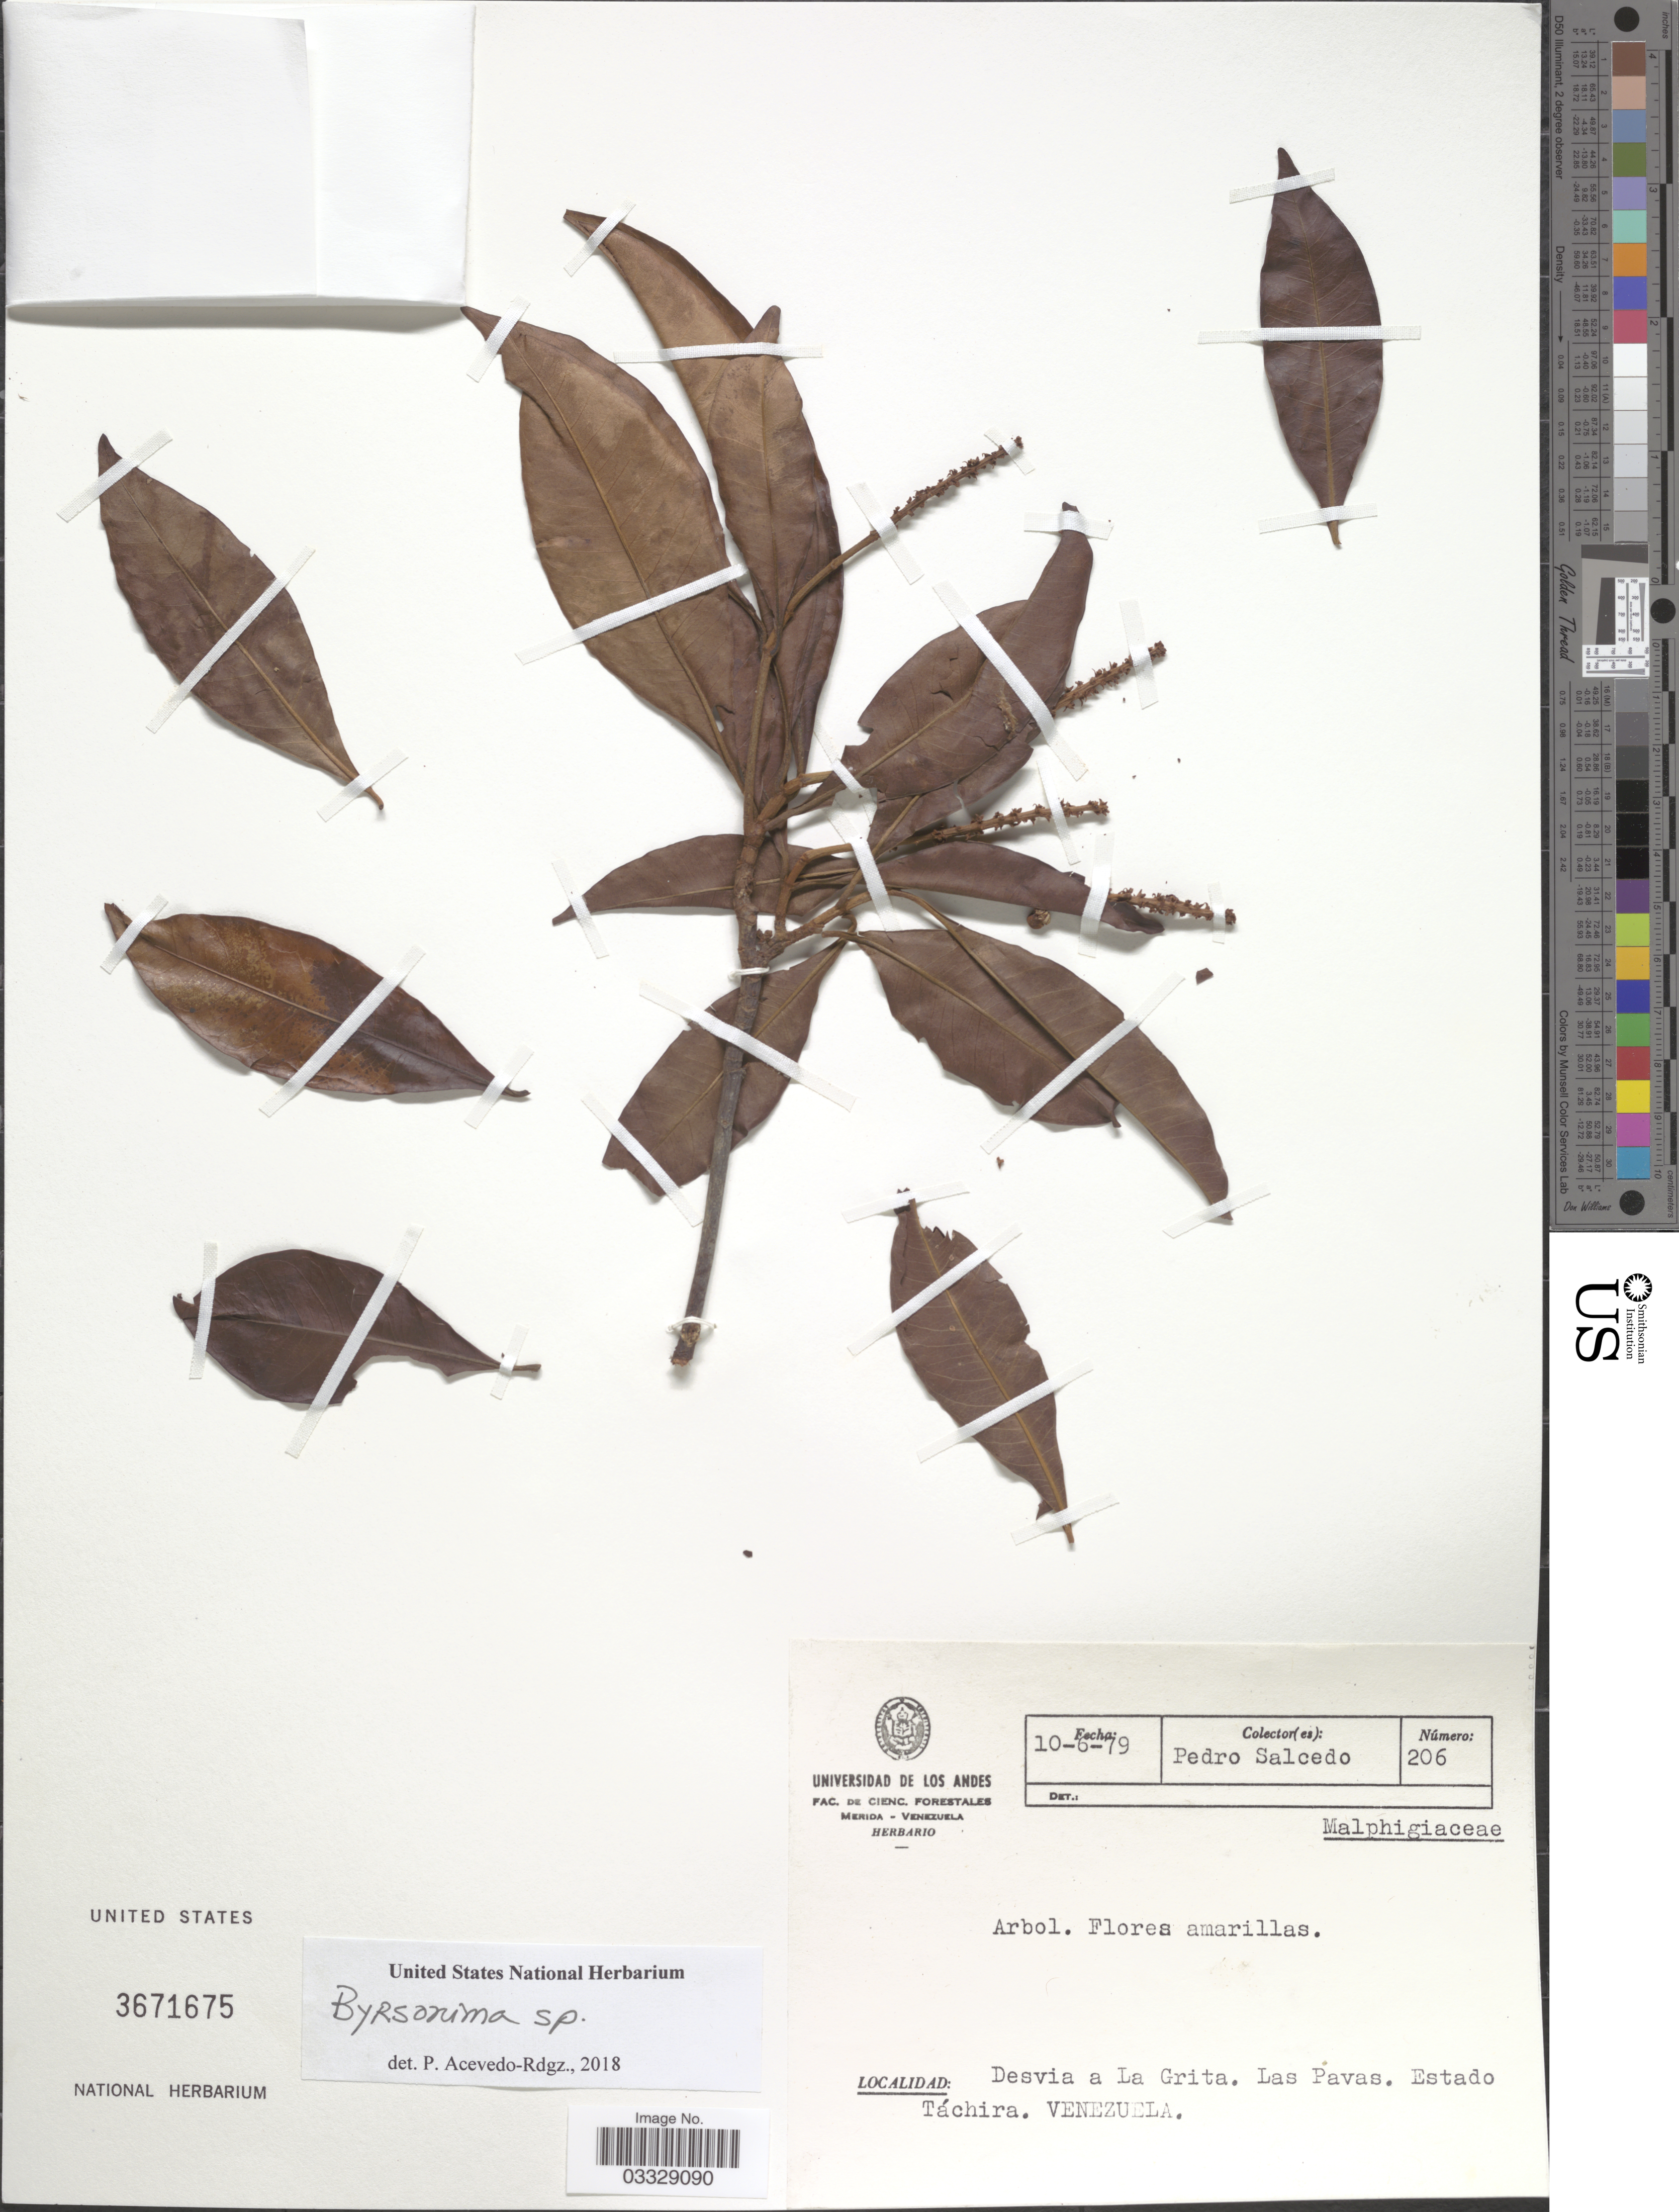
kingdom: Plantae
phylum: Tracheophyta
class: Magnoliopsida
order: Malpighiales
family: Malpighiaceae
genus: Byrsonima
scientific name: Byrsonima sp.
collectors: P. Salcedo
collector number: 206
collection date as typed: Transcribed d/m/y: 10/6/79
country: Venezuela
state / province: Tachira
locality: Desvia a La Grita. Las Pavas.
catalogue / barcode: US 3671675